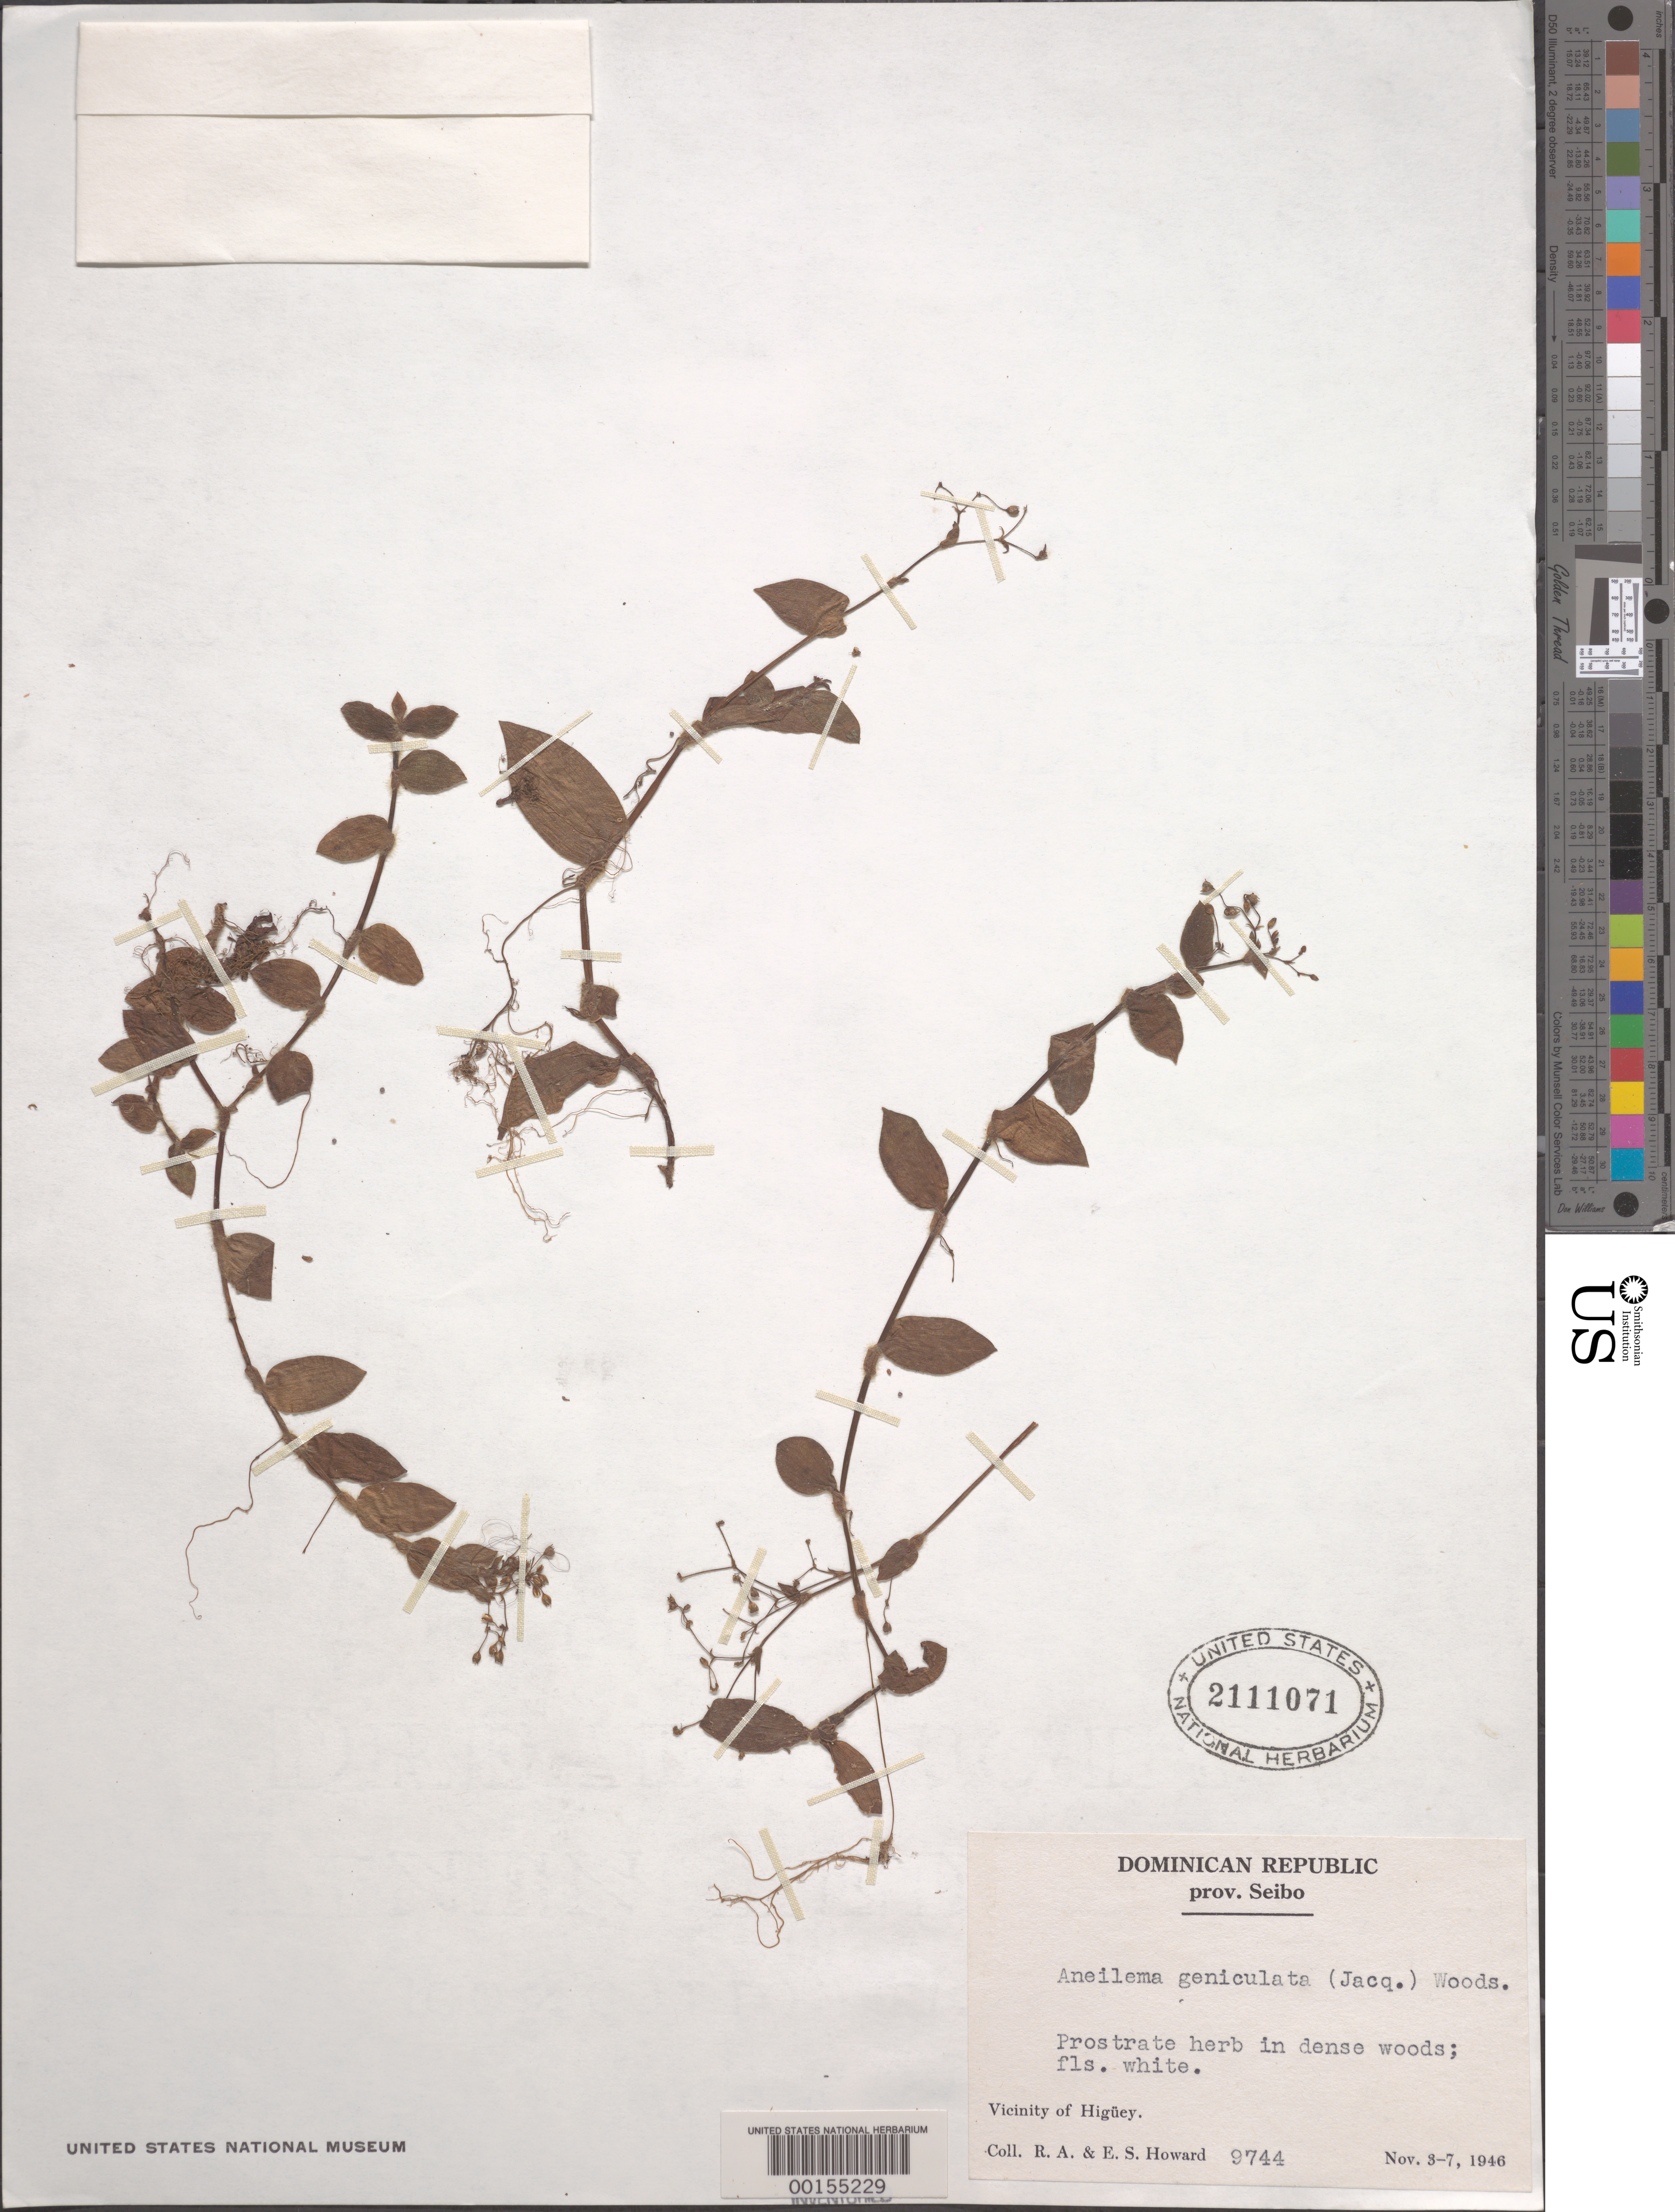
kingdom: Plantae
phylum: Tracheophyta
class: Liliopsida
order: Commelinales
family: Commelinaceae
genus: Gibasis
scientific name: Gibasis geniculata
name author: (Jacq.) Rohweder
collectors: R. A. Howard & E. S. Howard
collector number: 9744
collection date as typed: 03 Nov 1946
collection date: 1946-11-03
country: Dominican Republic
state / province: El Seíbo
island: Hispaniola Island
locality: Near higuey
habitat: Dense woods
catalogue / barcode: US 2111071